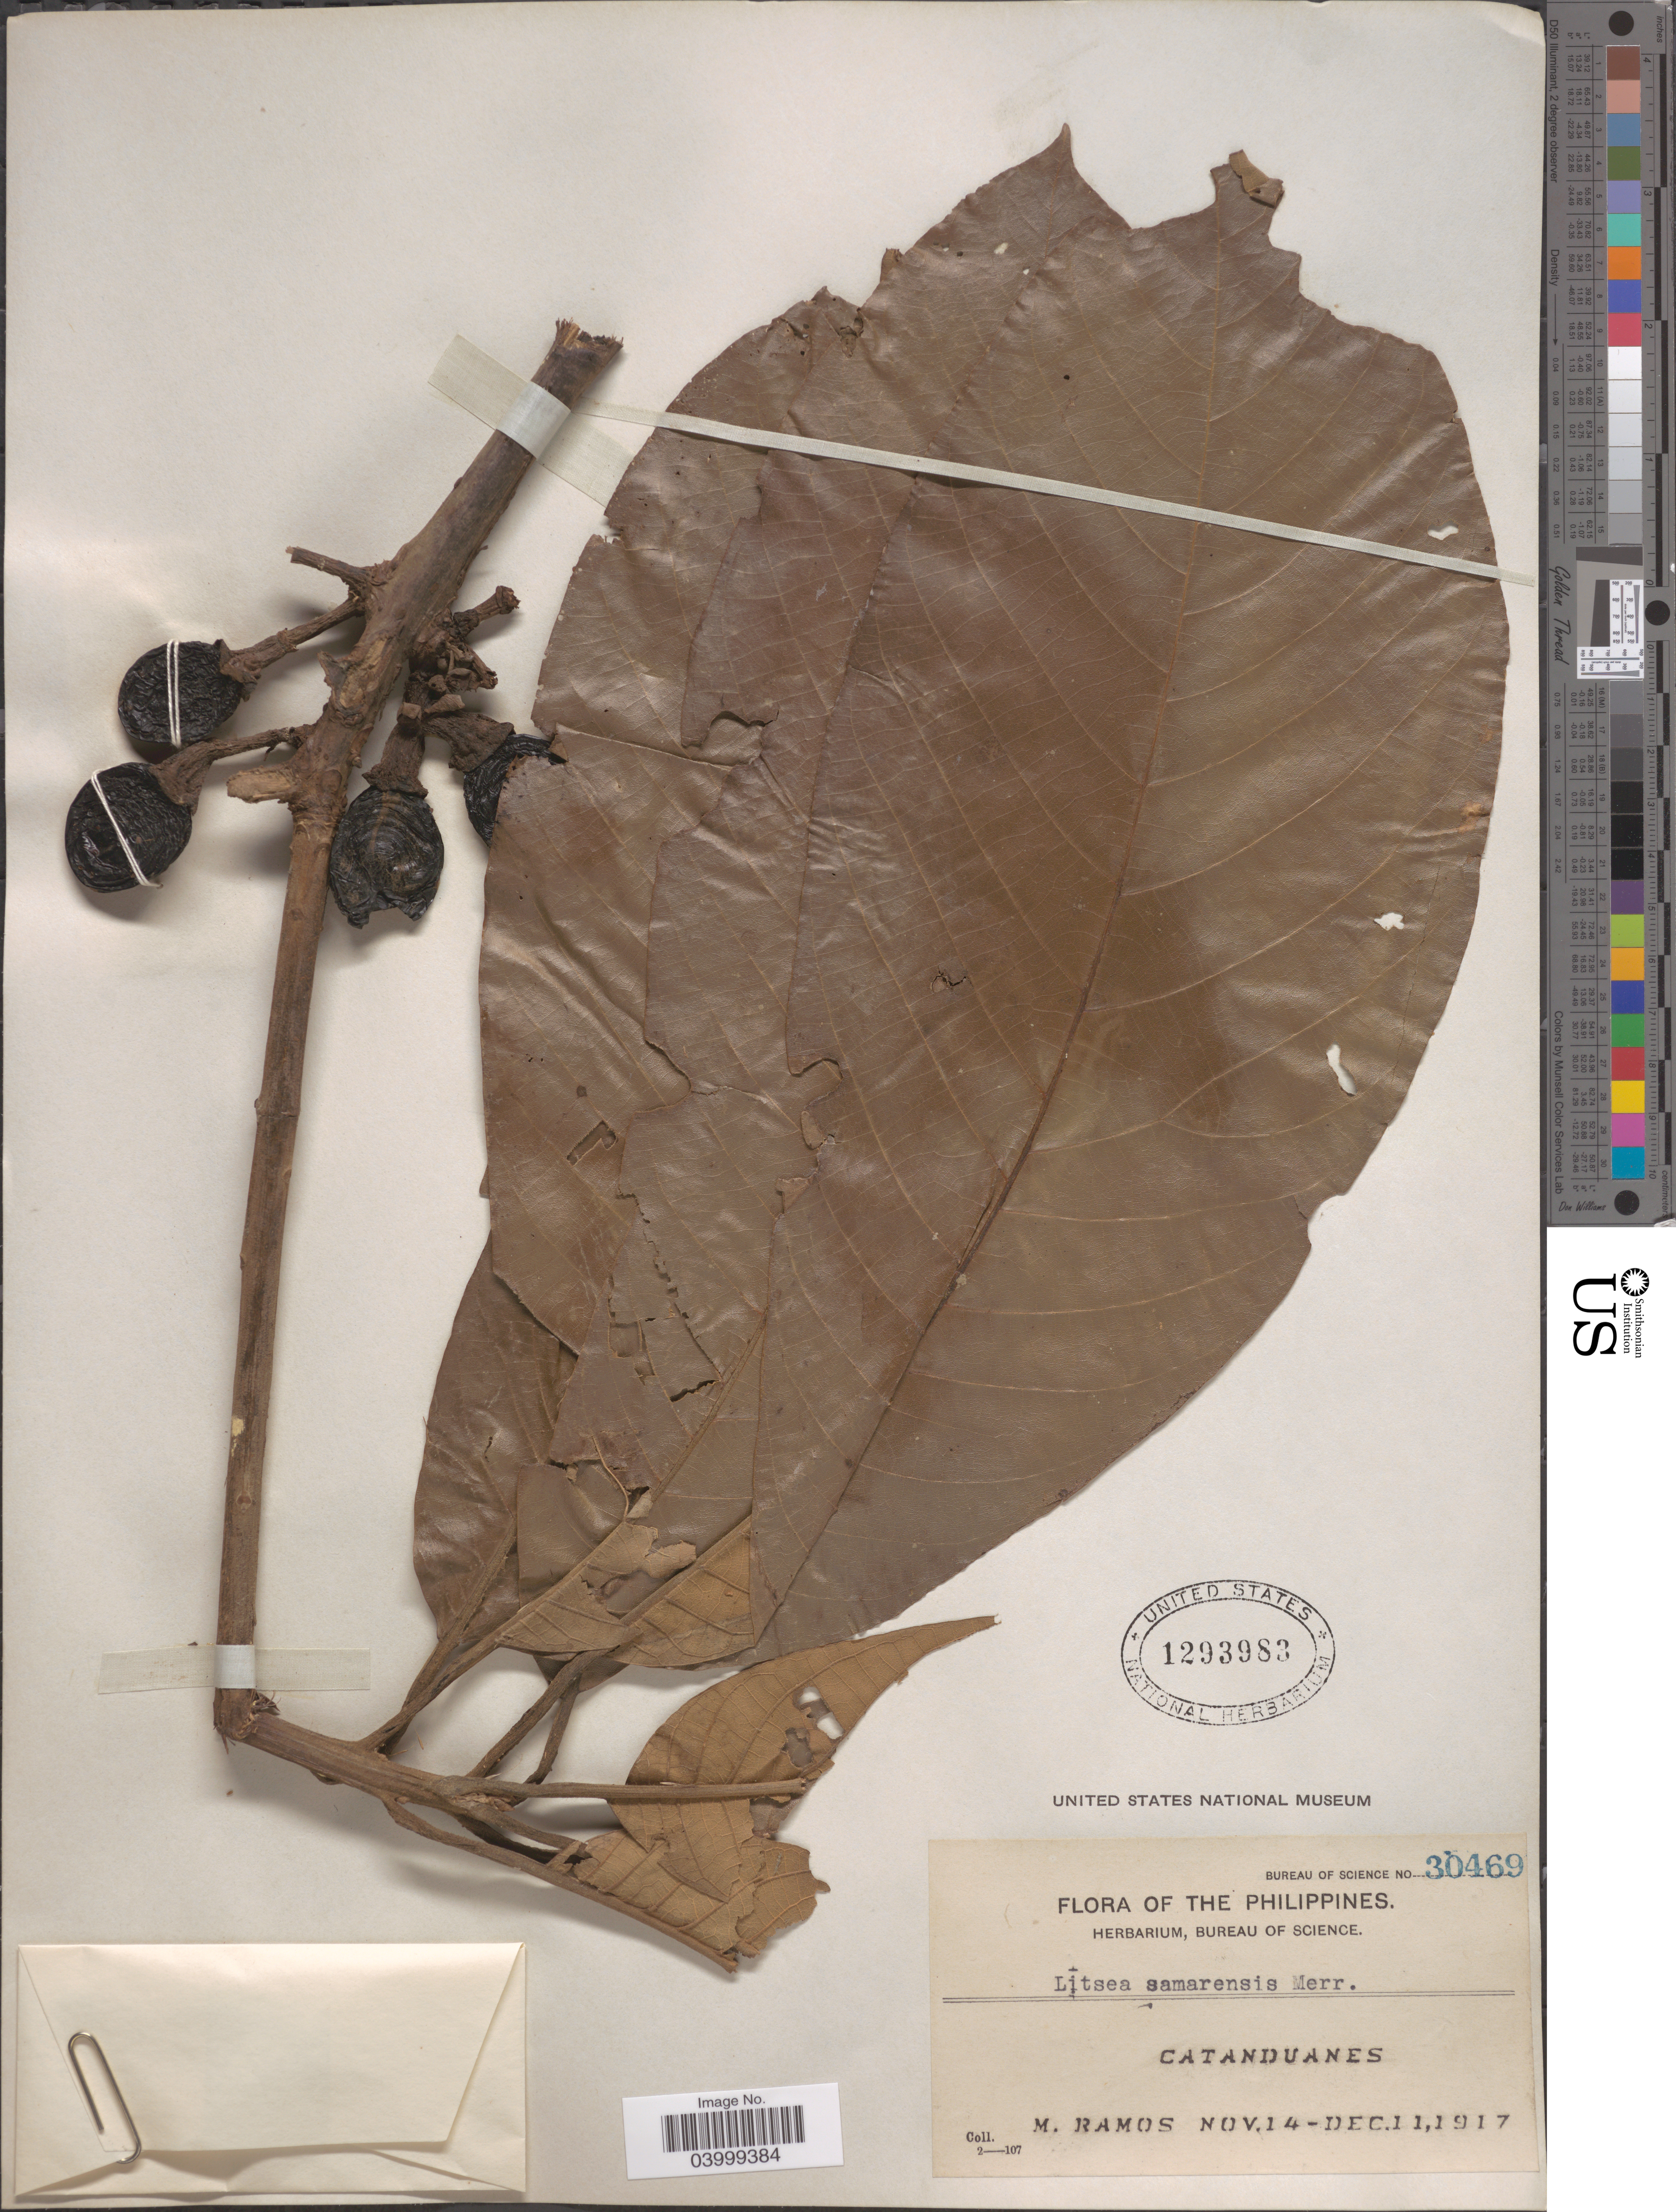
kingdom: Plantae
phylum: Tracheophyta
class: Magnoliopsida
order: Laurales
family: Lauraceae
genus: Actinodaphne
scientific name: Actinodaphne samarensis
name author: (Merr.) Merr.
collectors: M. Ramos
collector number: Bureau of Science 30469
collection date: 1917-11-14/1917-12-11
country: Philippines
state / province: Bicol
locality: Catanduanes.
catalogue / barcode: US 1293983